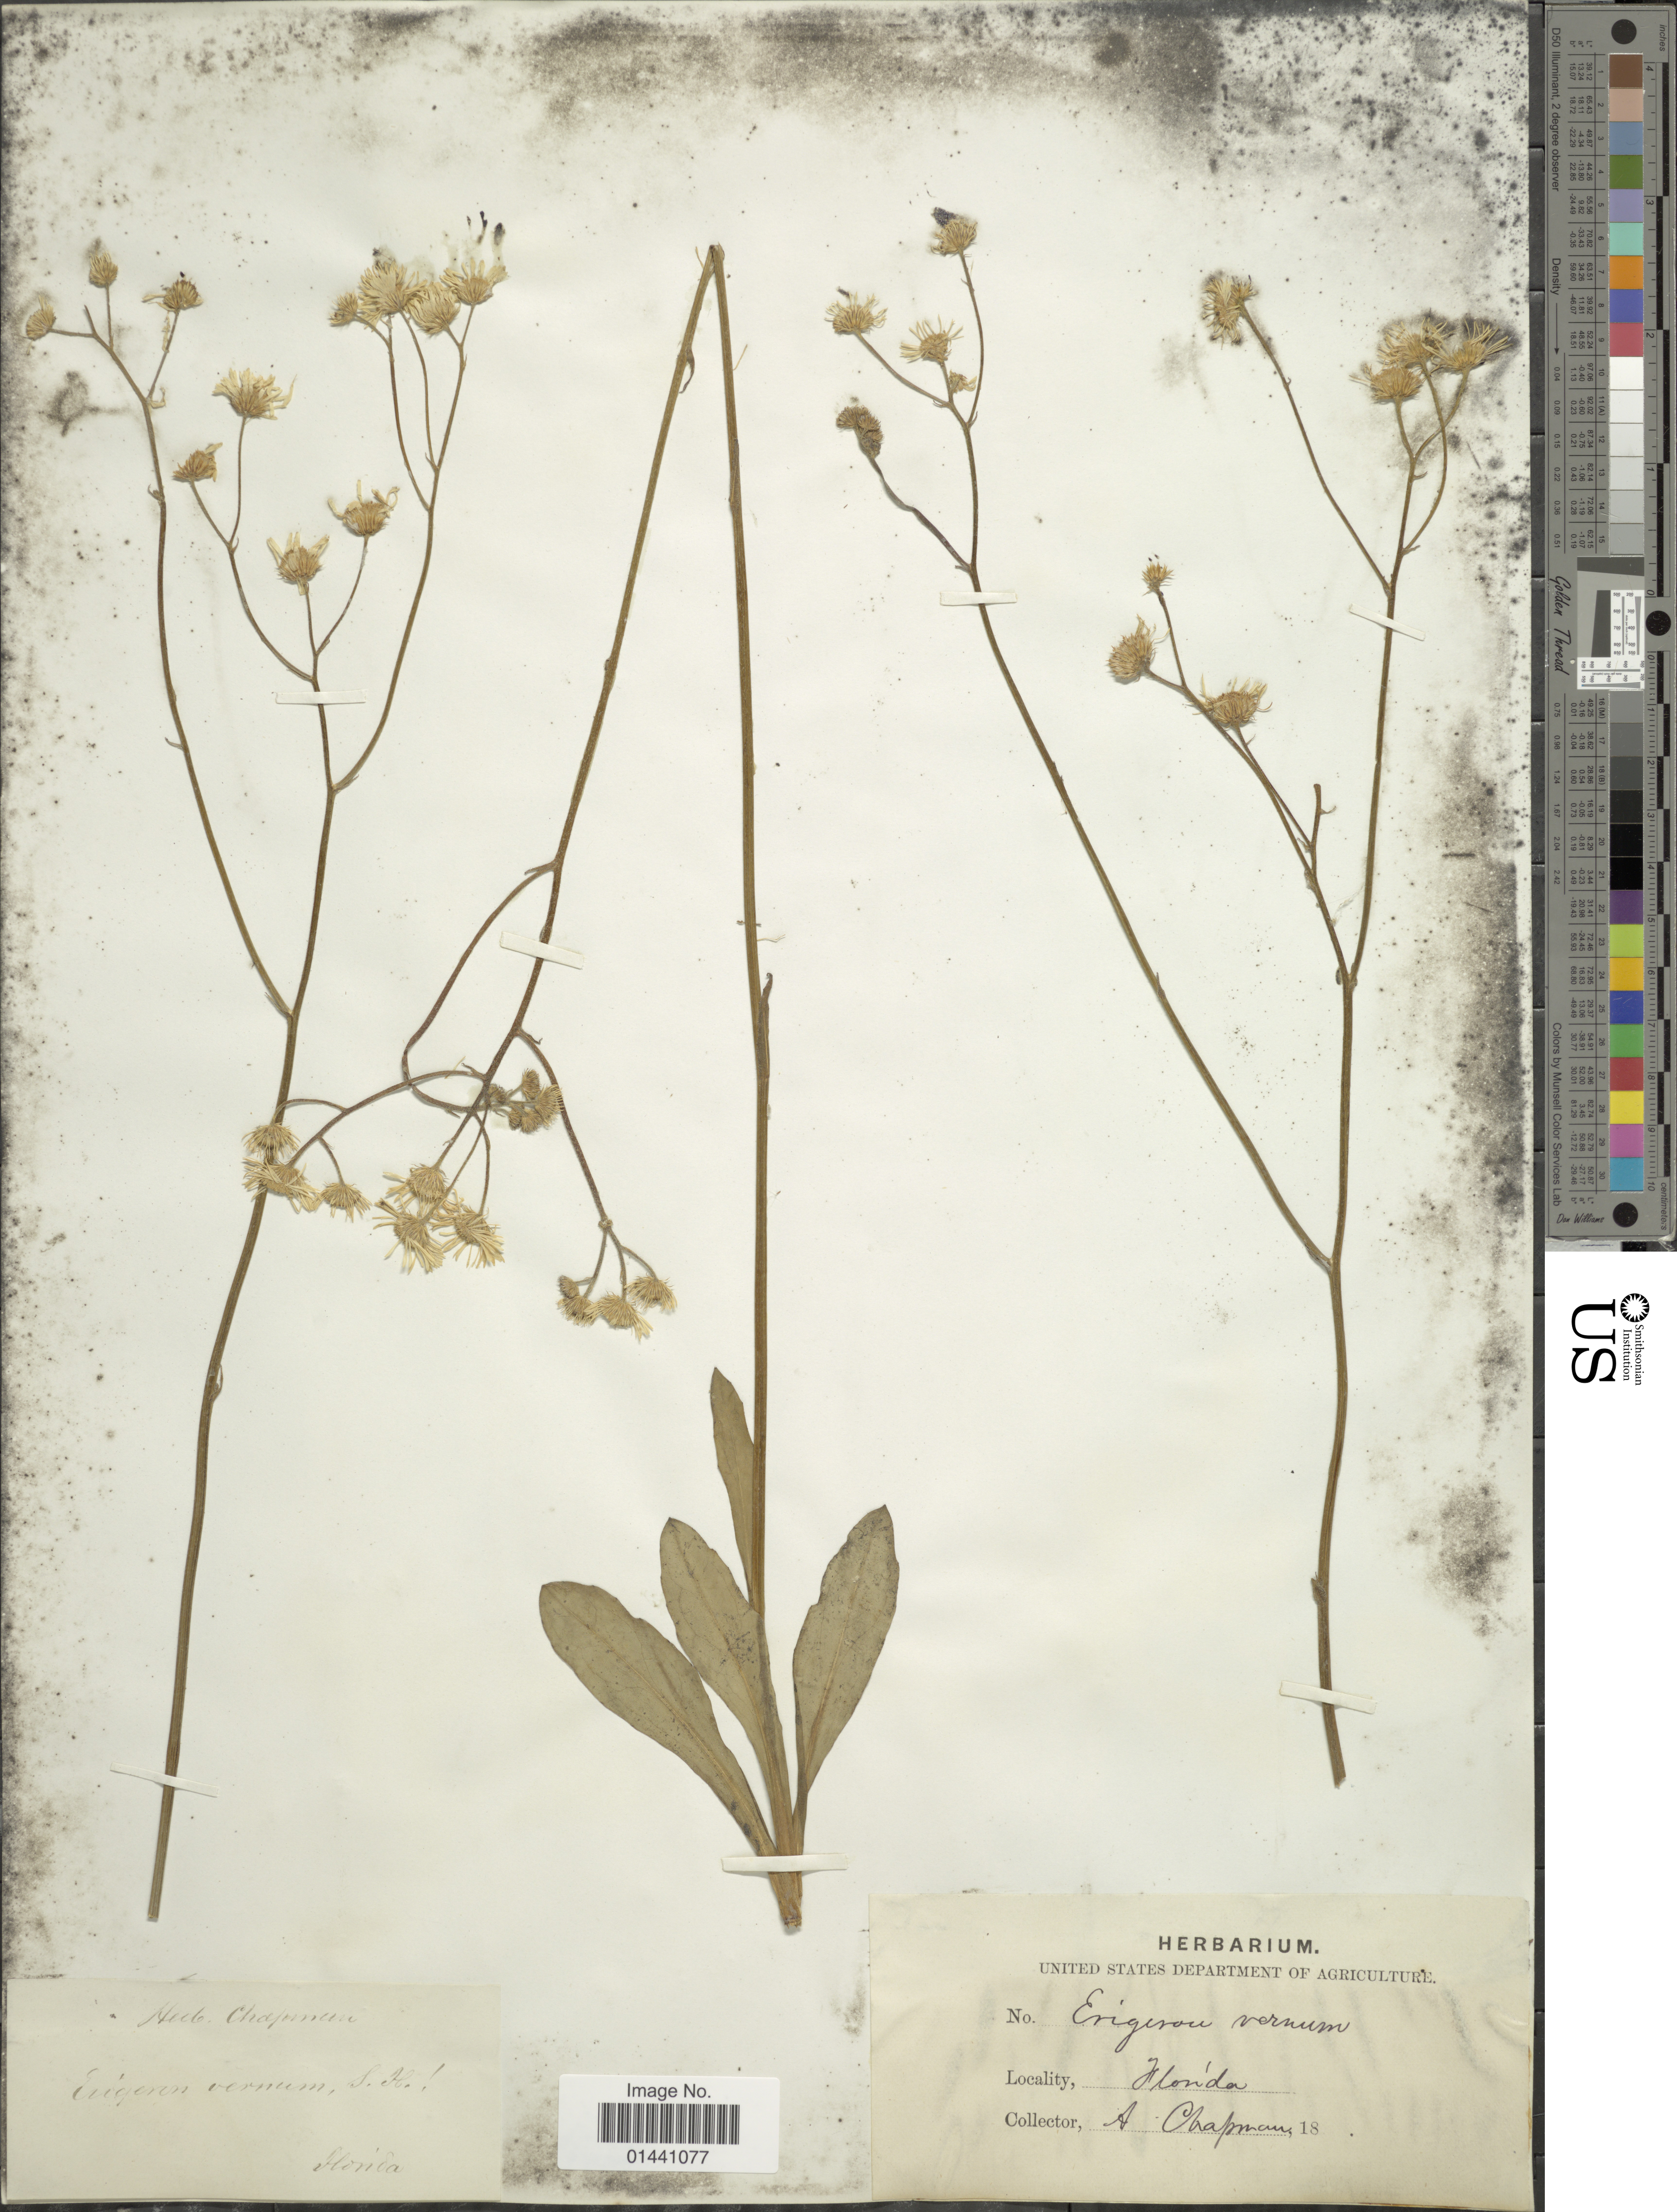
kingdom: Plantae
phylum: Tracheophyta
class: Magnoliopsida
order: Asterales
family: Asteraceae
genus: Erigeron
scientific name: Erigeron vernus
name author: (L.) Torr. & A. Gray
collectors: A. Chapman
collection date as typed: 18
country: United States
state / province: Florida